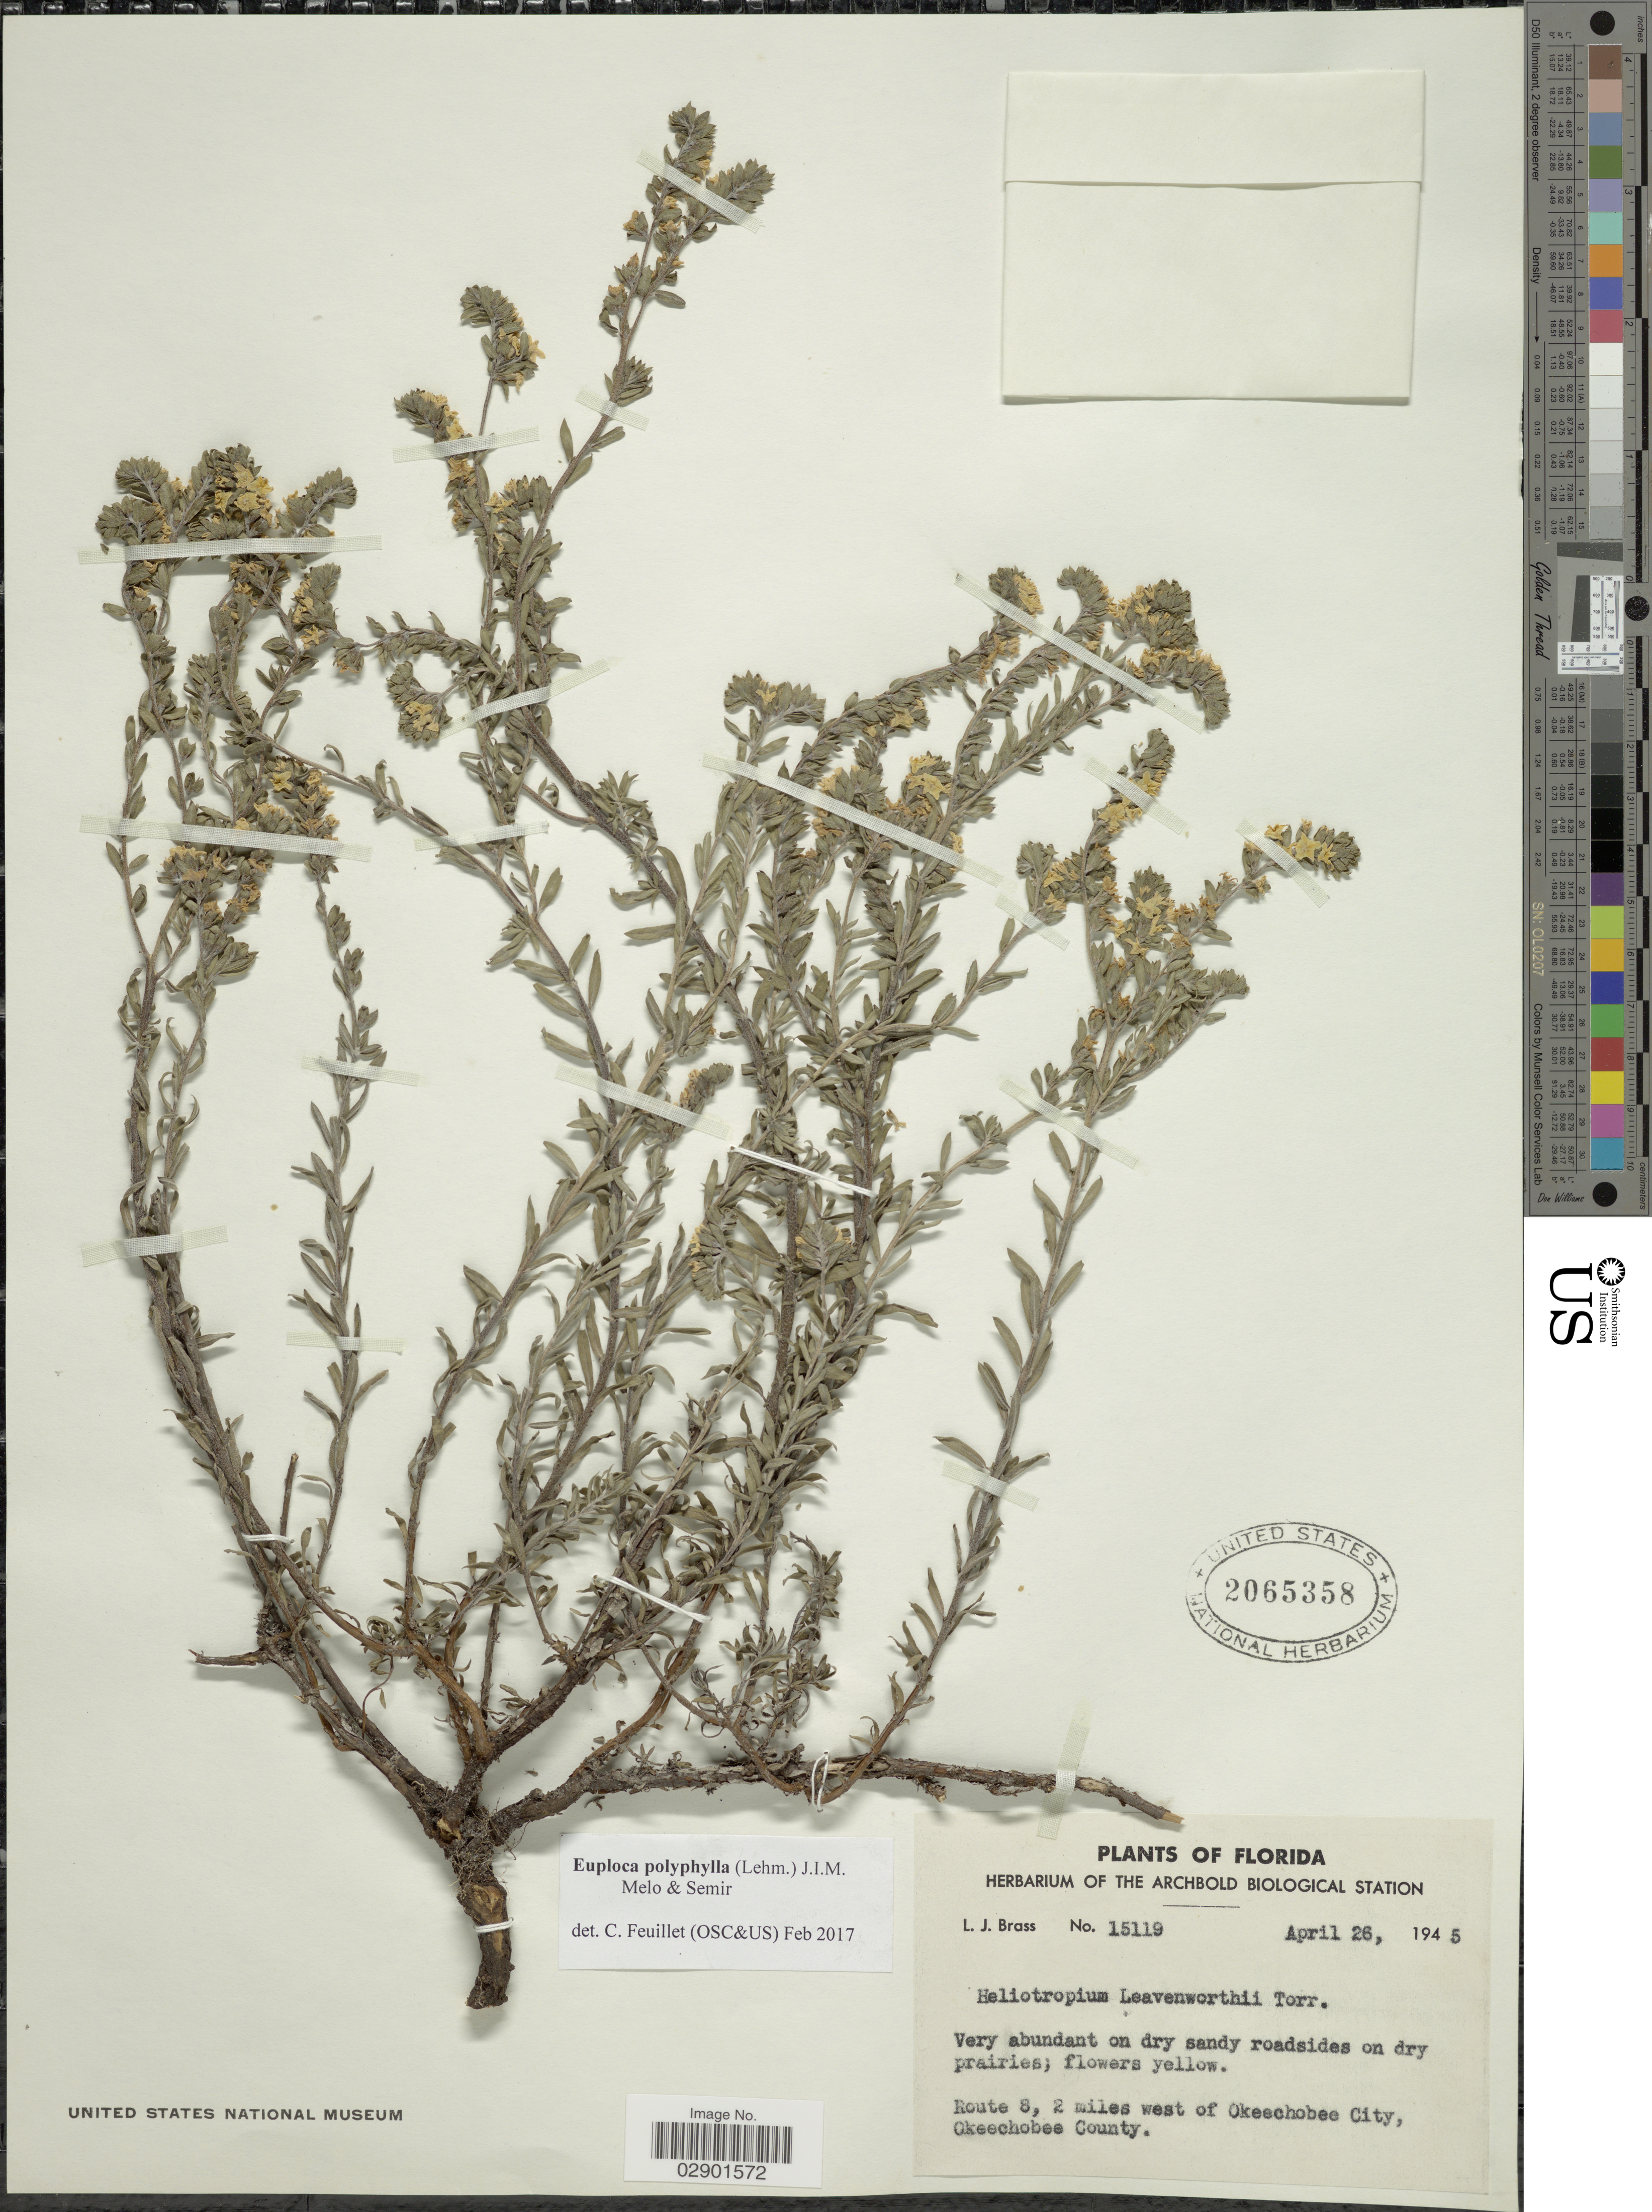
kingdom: Plantae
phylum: Tracheophyta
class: Magnoliopsida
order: Boraginales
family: Heliotropiaceae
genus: Euploca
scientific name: Euploca polyphylla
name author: (Lehm.) J.I.M. Melo & Semir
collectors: L. J. Brass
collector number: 15119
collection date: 1945-04-26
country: United States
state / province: Florida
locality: Route 8, 2 miles west of Okeechobee City, Okeechobee County.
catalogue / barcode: US 2065358